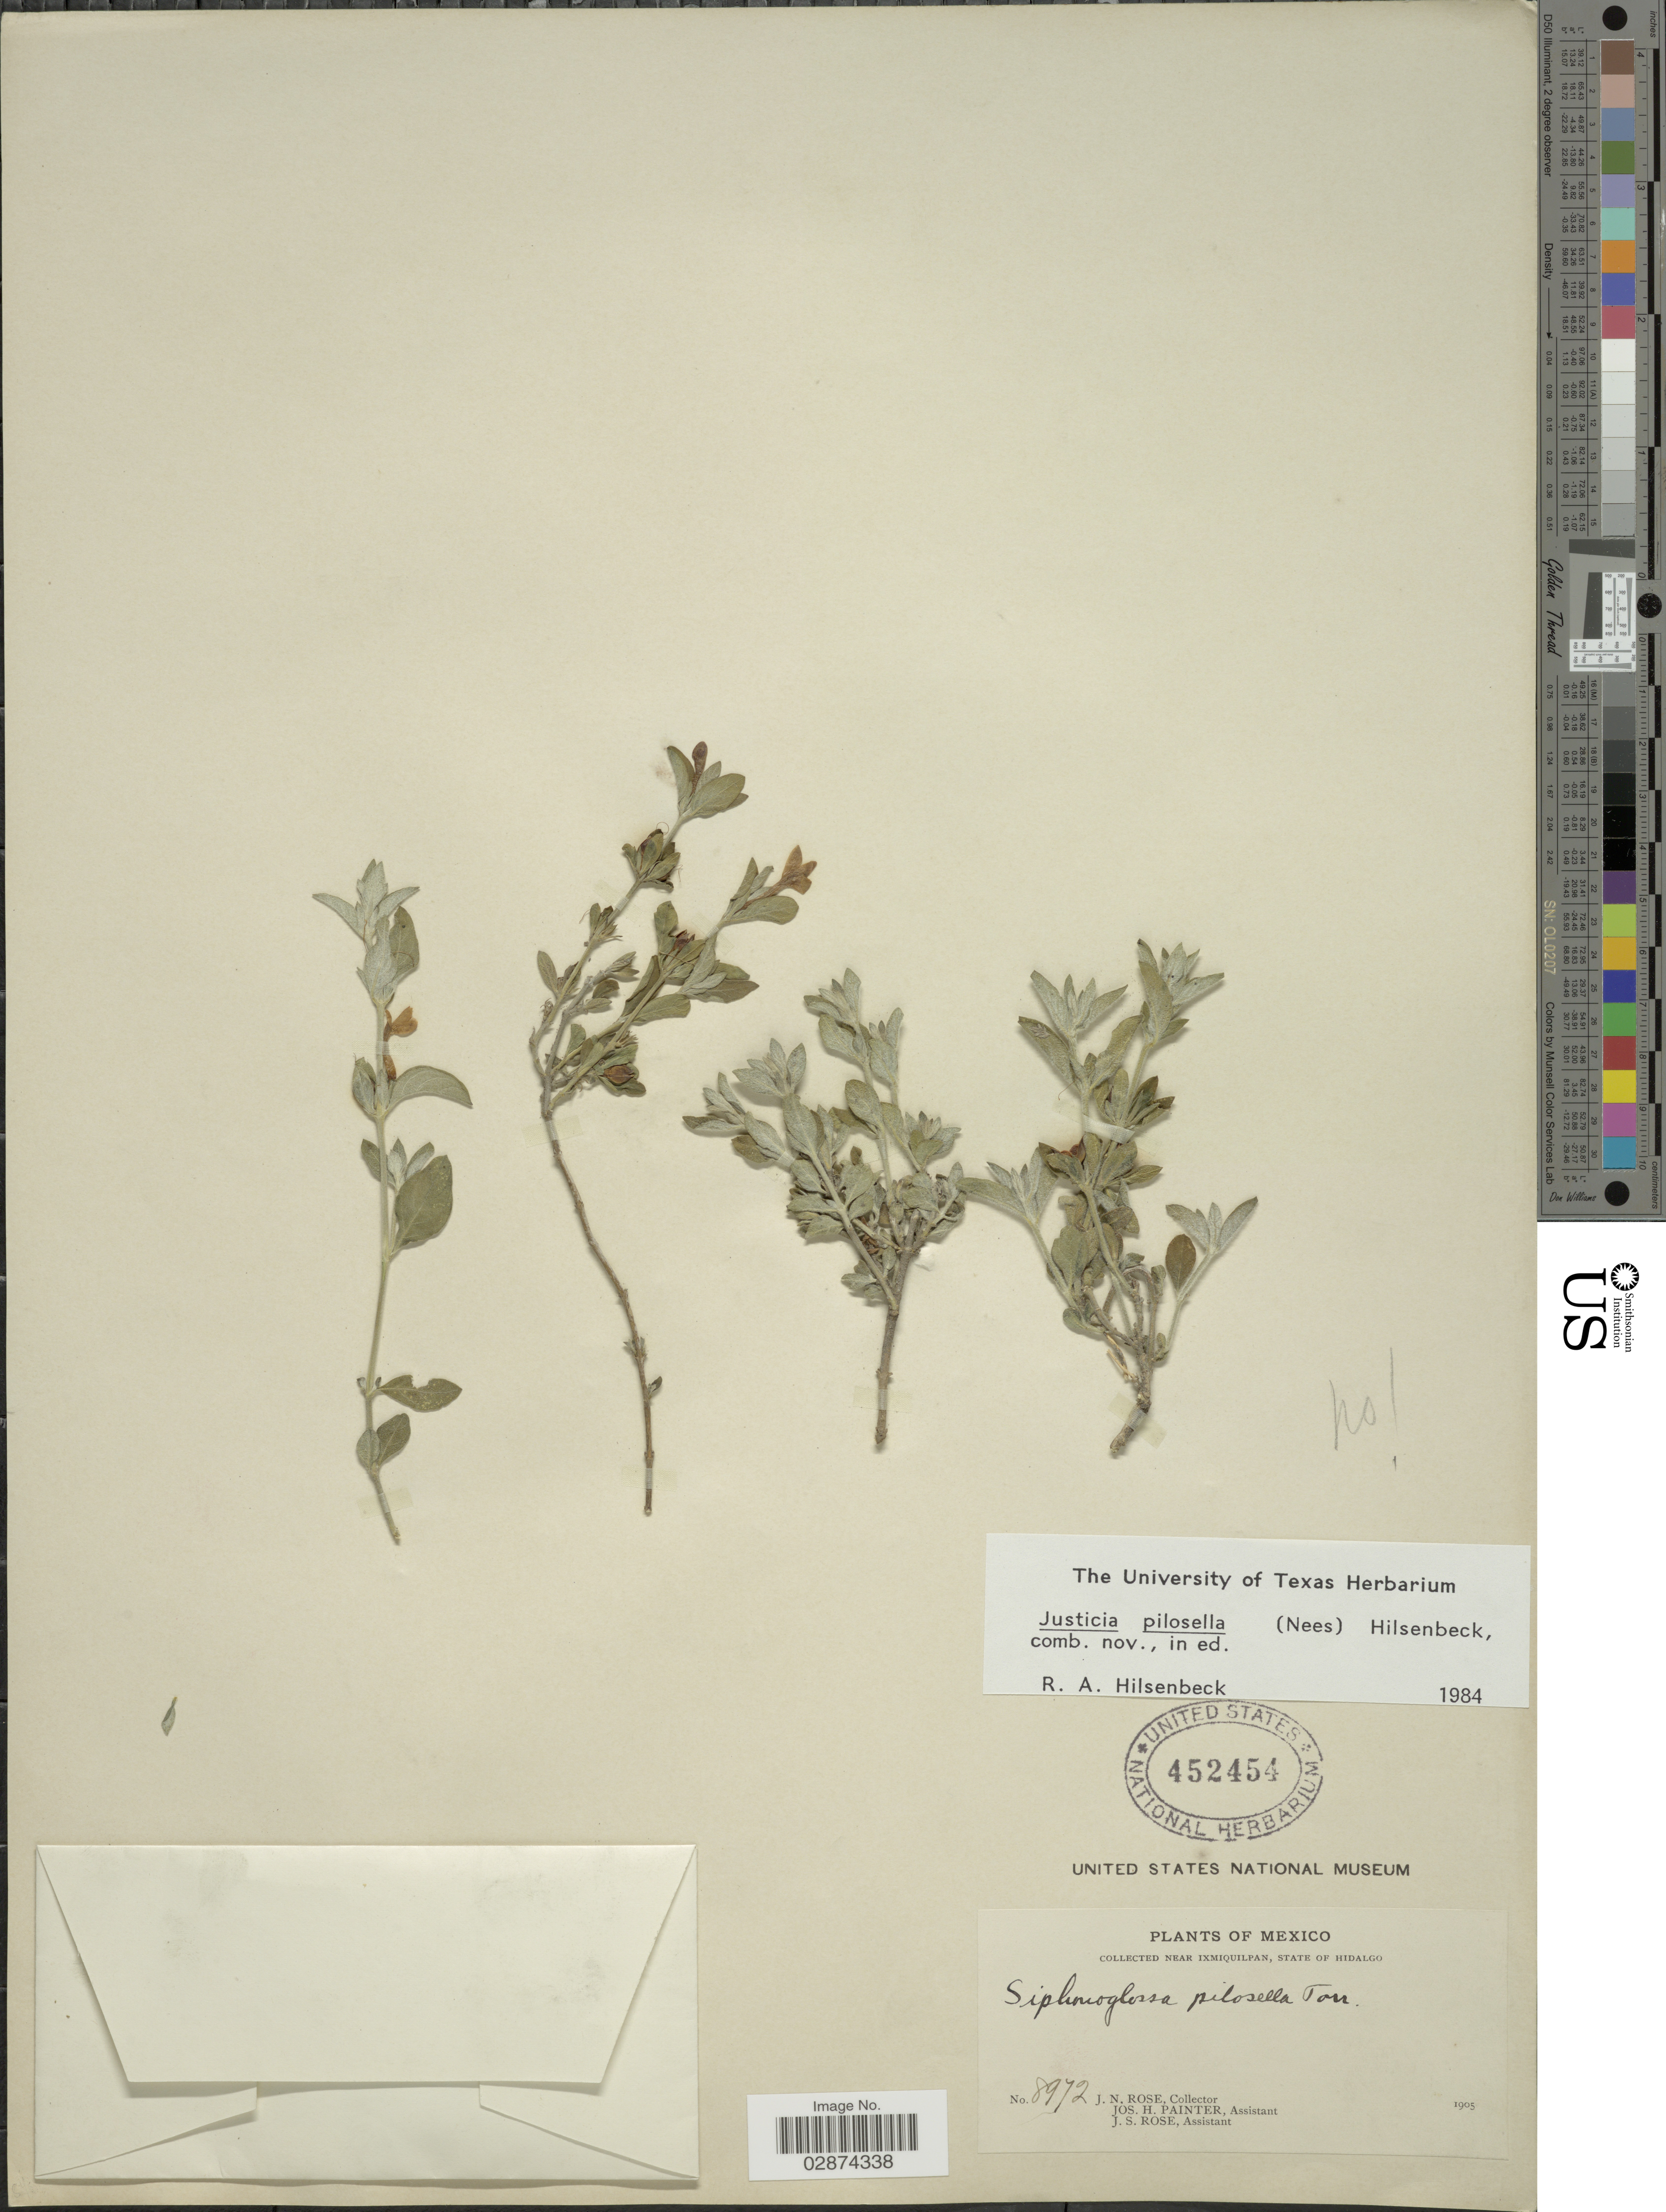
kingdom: Plantae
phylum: Tracheophyta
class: Magnoliopsida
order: Lamiales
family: Acanthaceae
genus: Justicia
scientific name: Justicia pilosella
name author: (Nees) Hilsenb.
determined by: Fisher, Amanda, (LOB), California State University, Long Beach (UNITED STATES)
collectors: J. N. Rose, J. H. Painter & J. S. Rose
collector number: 8972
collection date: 1905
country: Mexico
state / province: Hidalgo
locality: Near Ixmiquilpan.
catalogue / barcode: US 452454